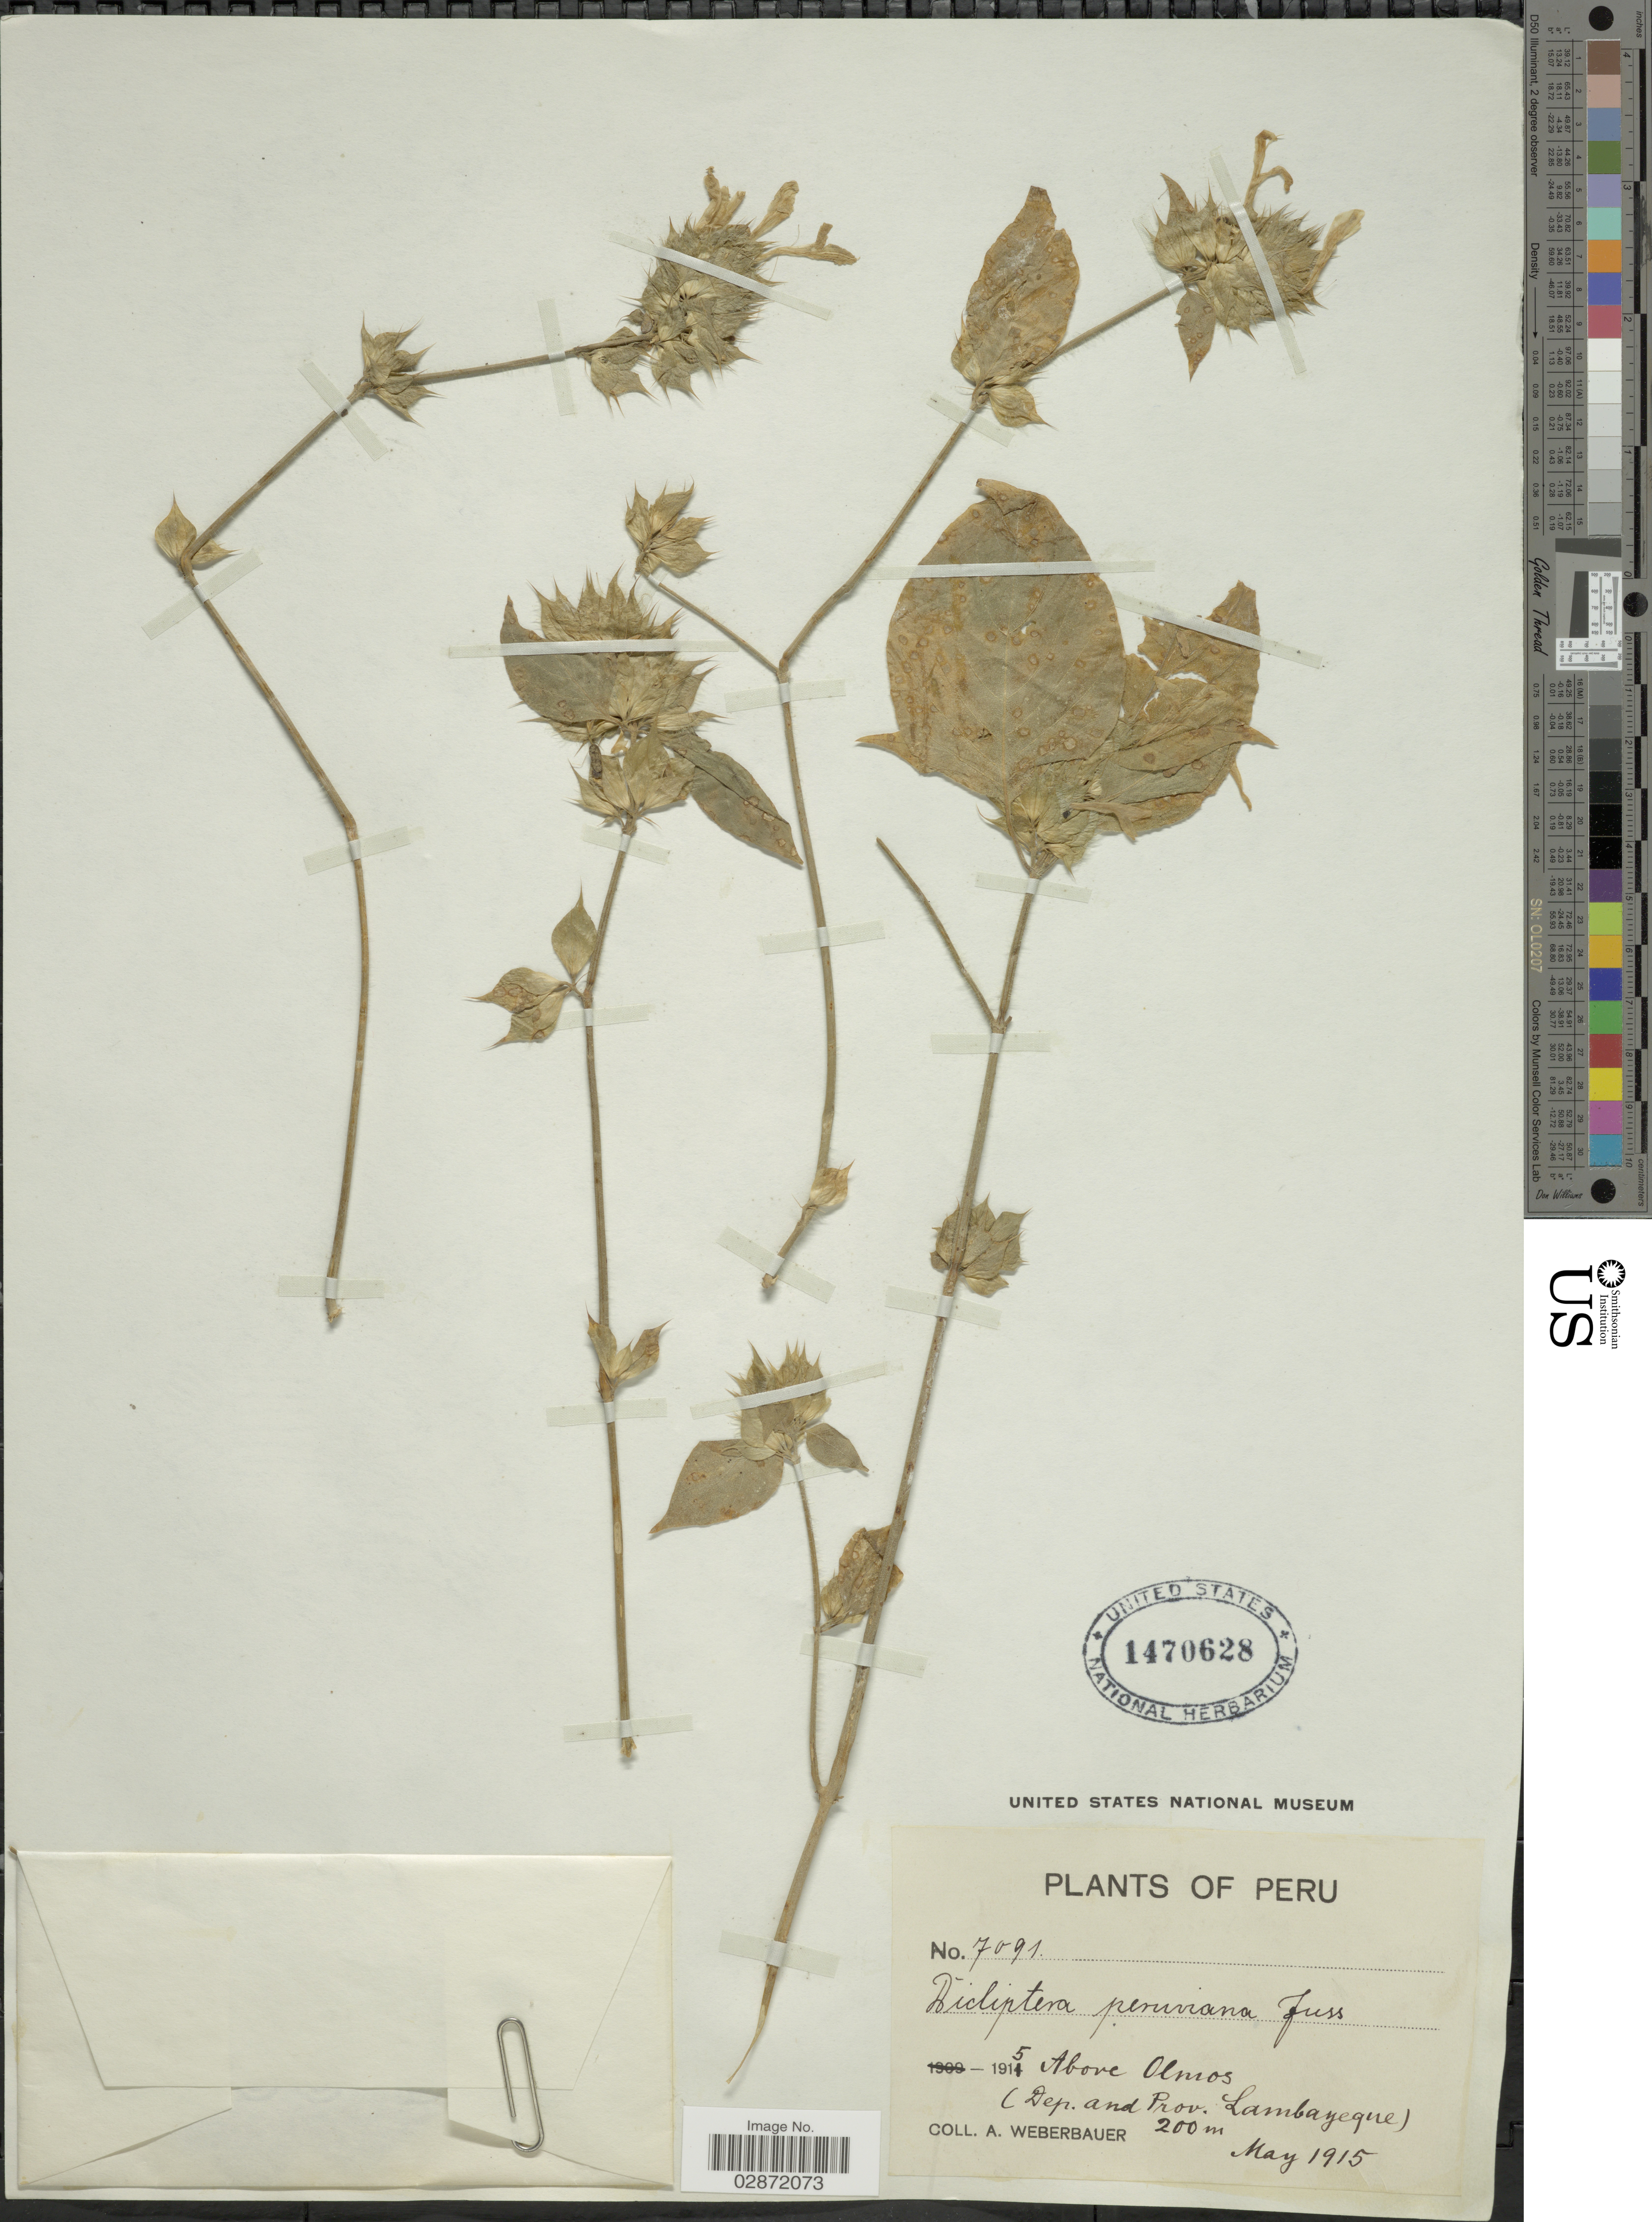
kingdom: Plantae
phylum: Tracheophyta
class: Magnoliopsida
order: Lamiales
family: Acanthaceae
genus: Dicliptera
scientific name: Dicliptera peruviana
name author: (Ruiz & Pav.) Juss.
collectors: A. Weberbauer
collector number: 7091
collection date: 1915-05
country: Peru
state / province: Lambayeque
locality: Above Olmos (Dep. and Prov. Lambayeque).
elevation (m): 200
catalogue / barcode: US 1470628